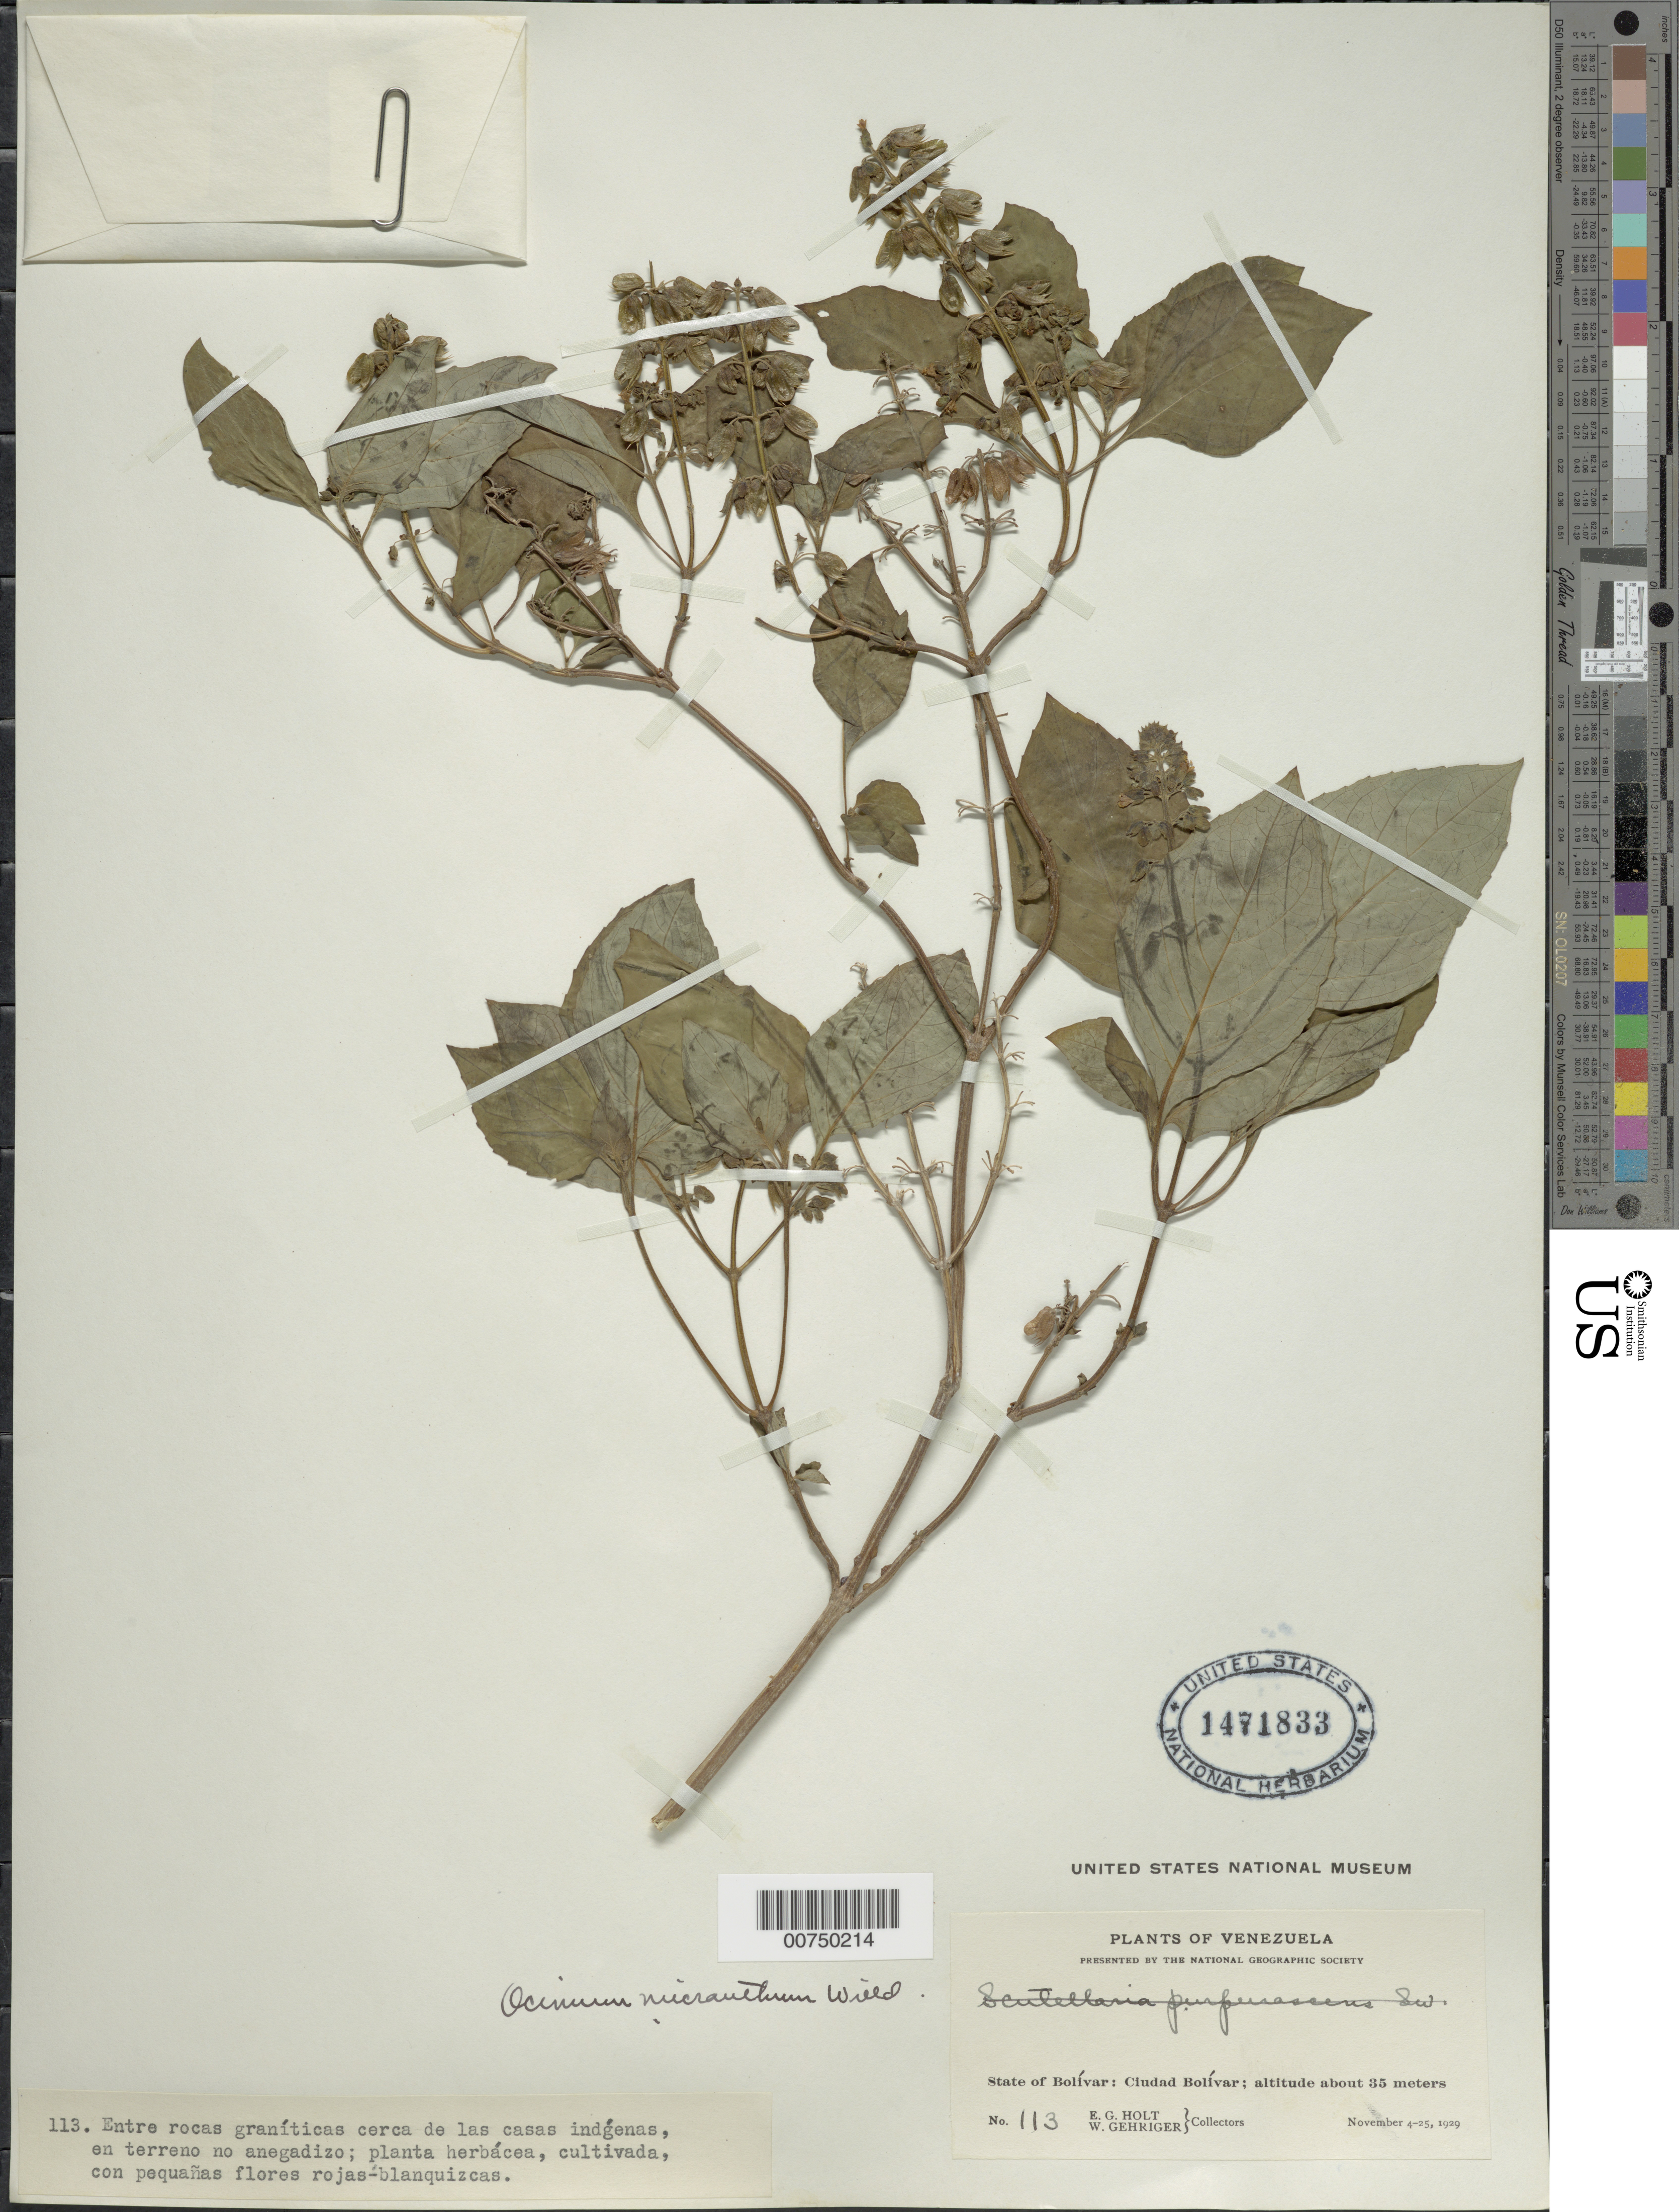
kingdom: Plantae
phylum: Tracheophyta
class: Magnoliopsida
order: Lamiales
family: Lamiaceae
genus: Ocimum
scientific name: Ocimum micranthum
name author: Willd.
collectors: E. Holt & W. Gehriger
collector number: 113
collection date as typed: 4-Nov-29 to 25-Nov-29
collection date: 1929-11-04/1929-11-25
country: Venezuela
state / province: Bolívar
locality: Ciudad Bolívar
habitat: Entre rocas graníticas cerca de las casas indigenas, en terreno no anegadizo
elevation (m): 35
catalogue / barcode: US 1471833